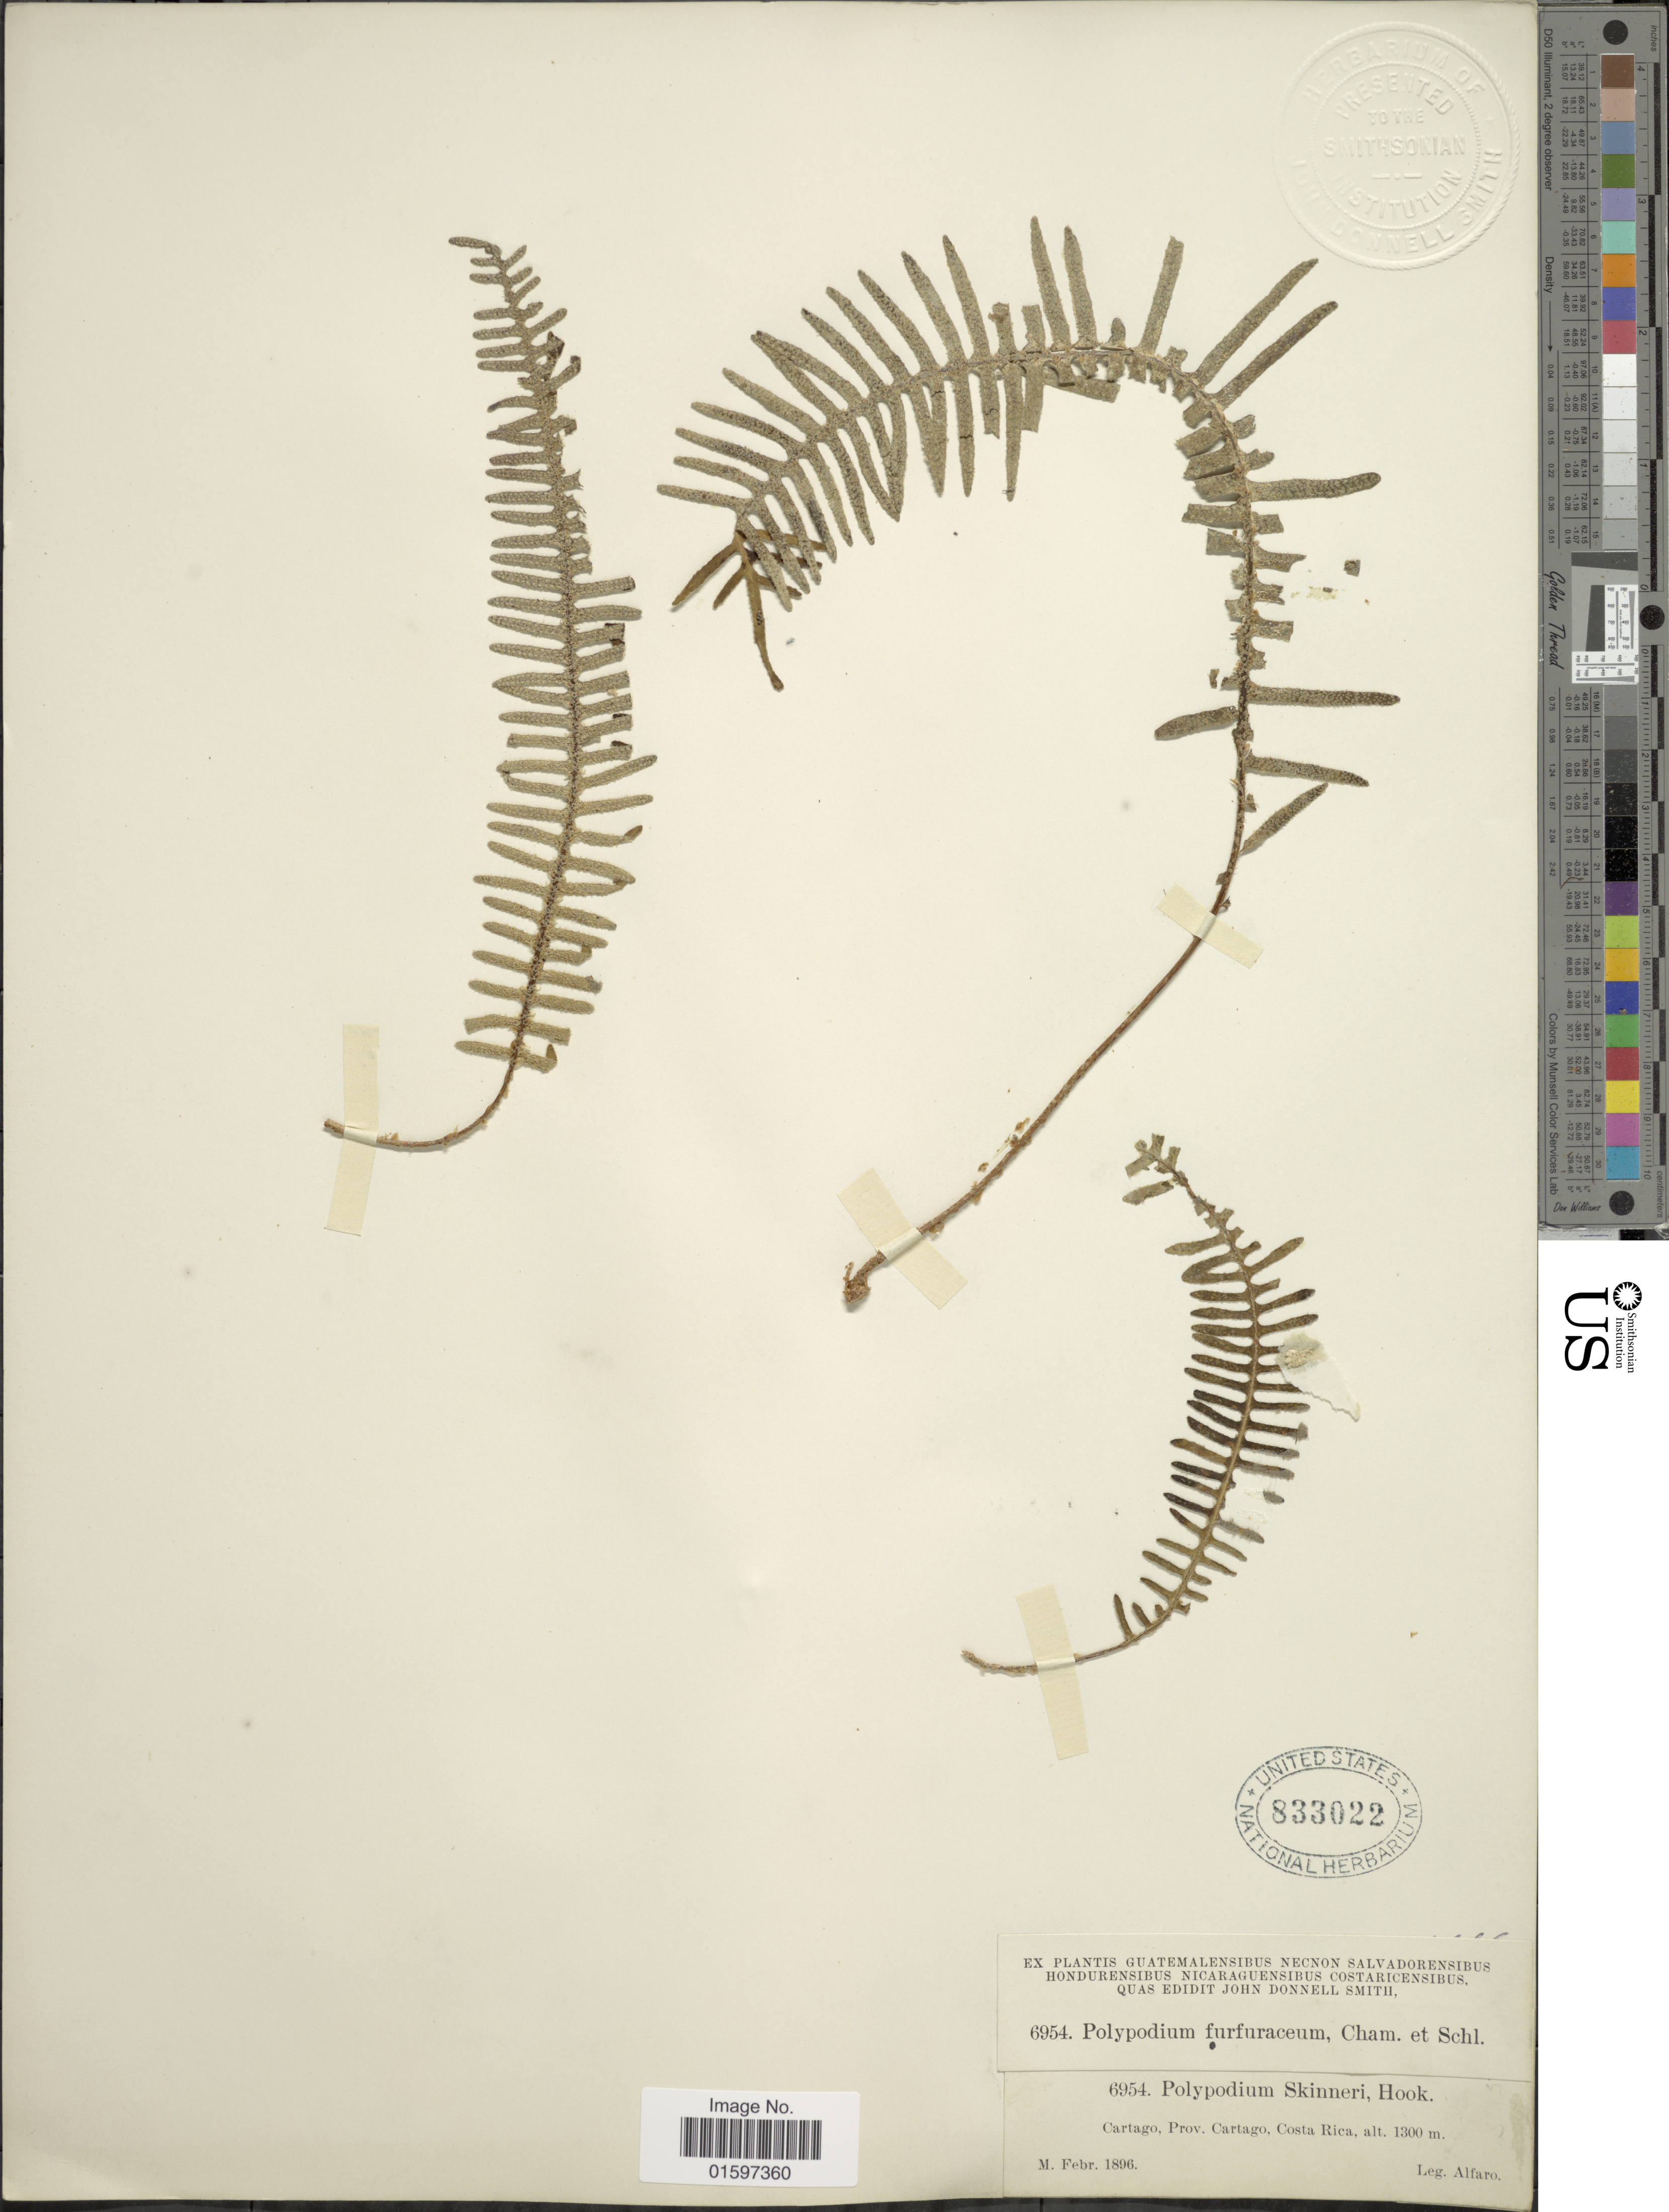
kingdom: Plantae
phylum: Tracheophyta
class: Polypodiopsida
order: Polypodiales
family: Polypodiaceae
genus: Pleopeltis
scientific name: Pleopeltis furfuracea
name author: (Schltdl. & Cham.) A.R. Sm. & Tejero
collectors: Alfaro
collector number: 6954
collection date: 1896-02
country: Costa Rica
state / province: Cartago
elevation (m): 1300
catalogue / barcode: US 833022